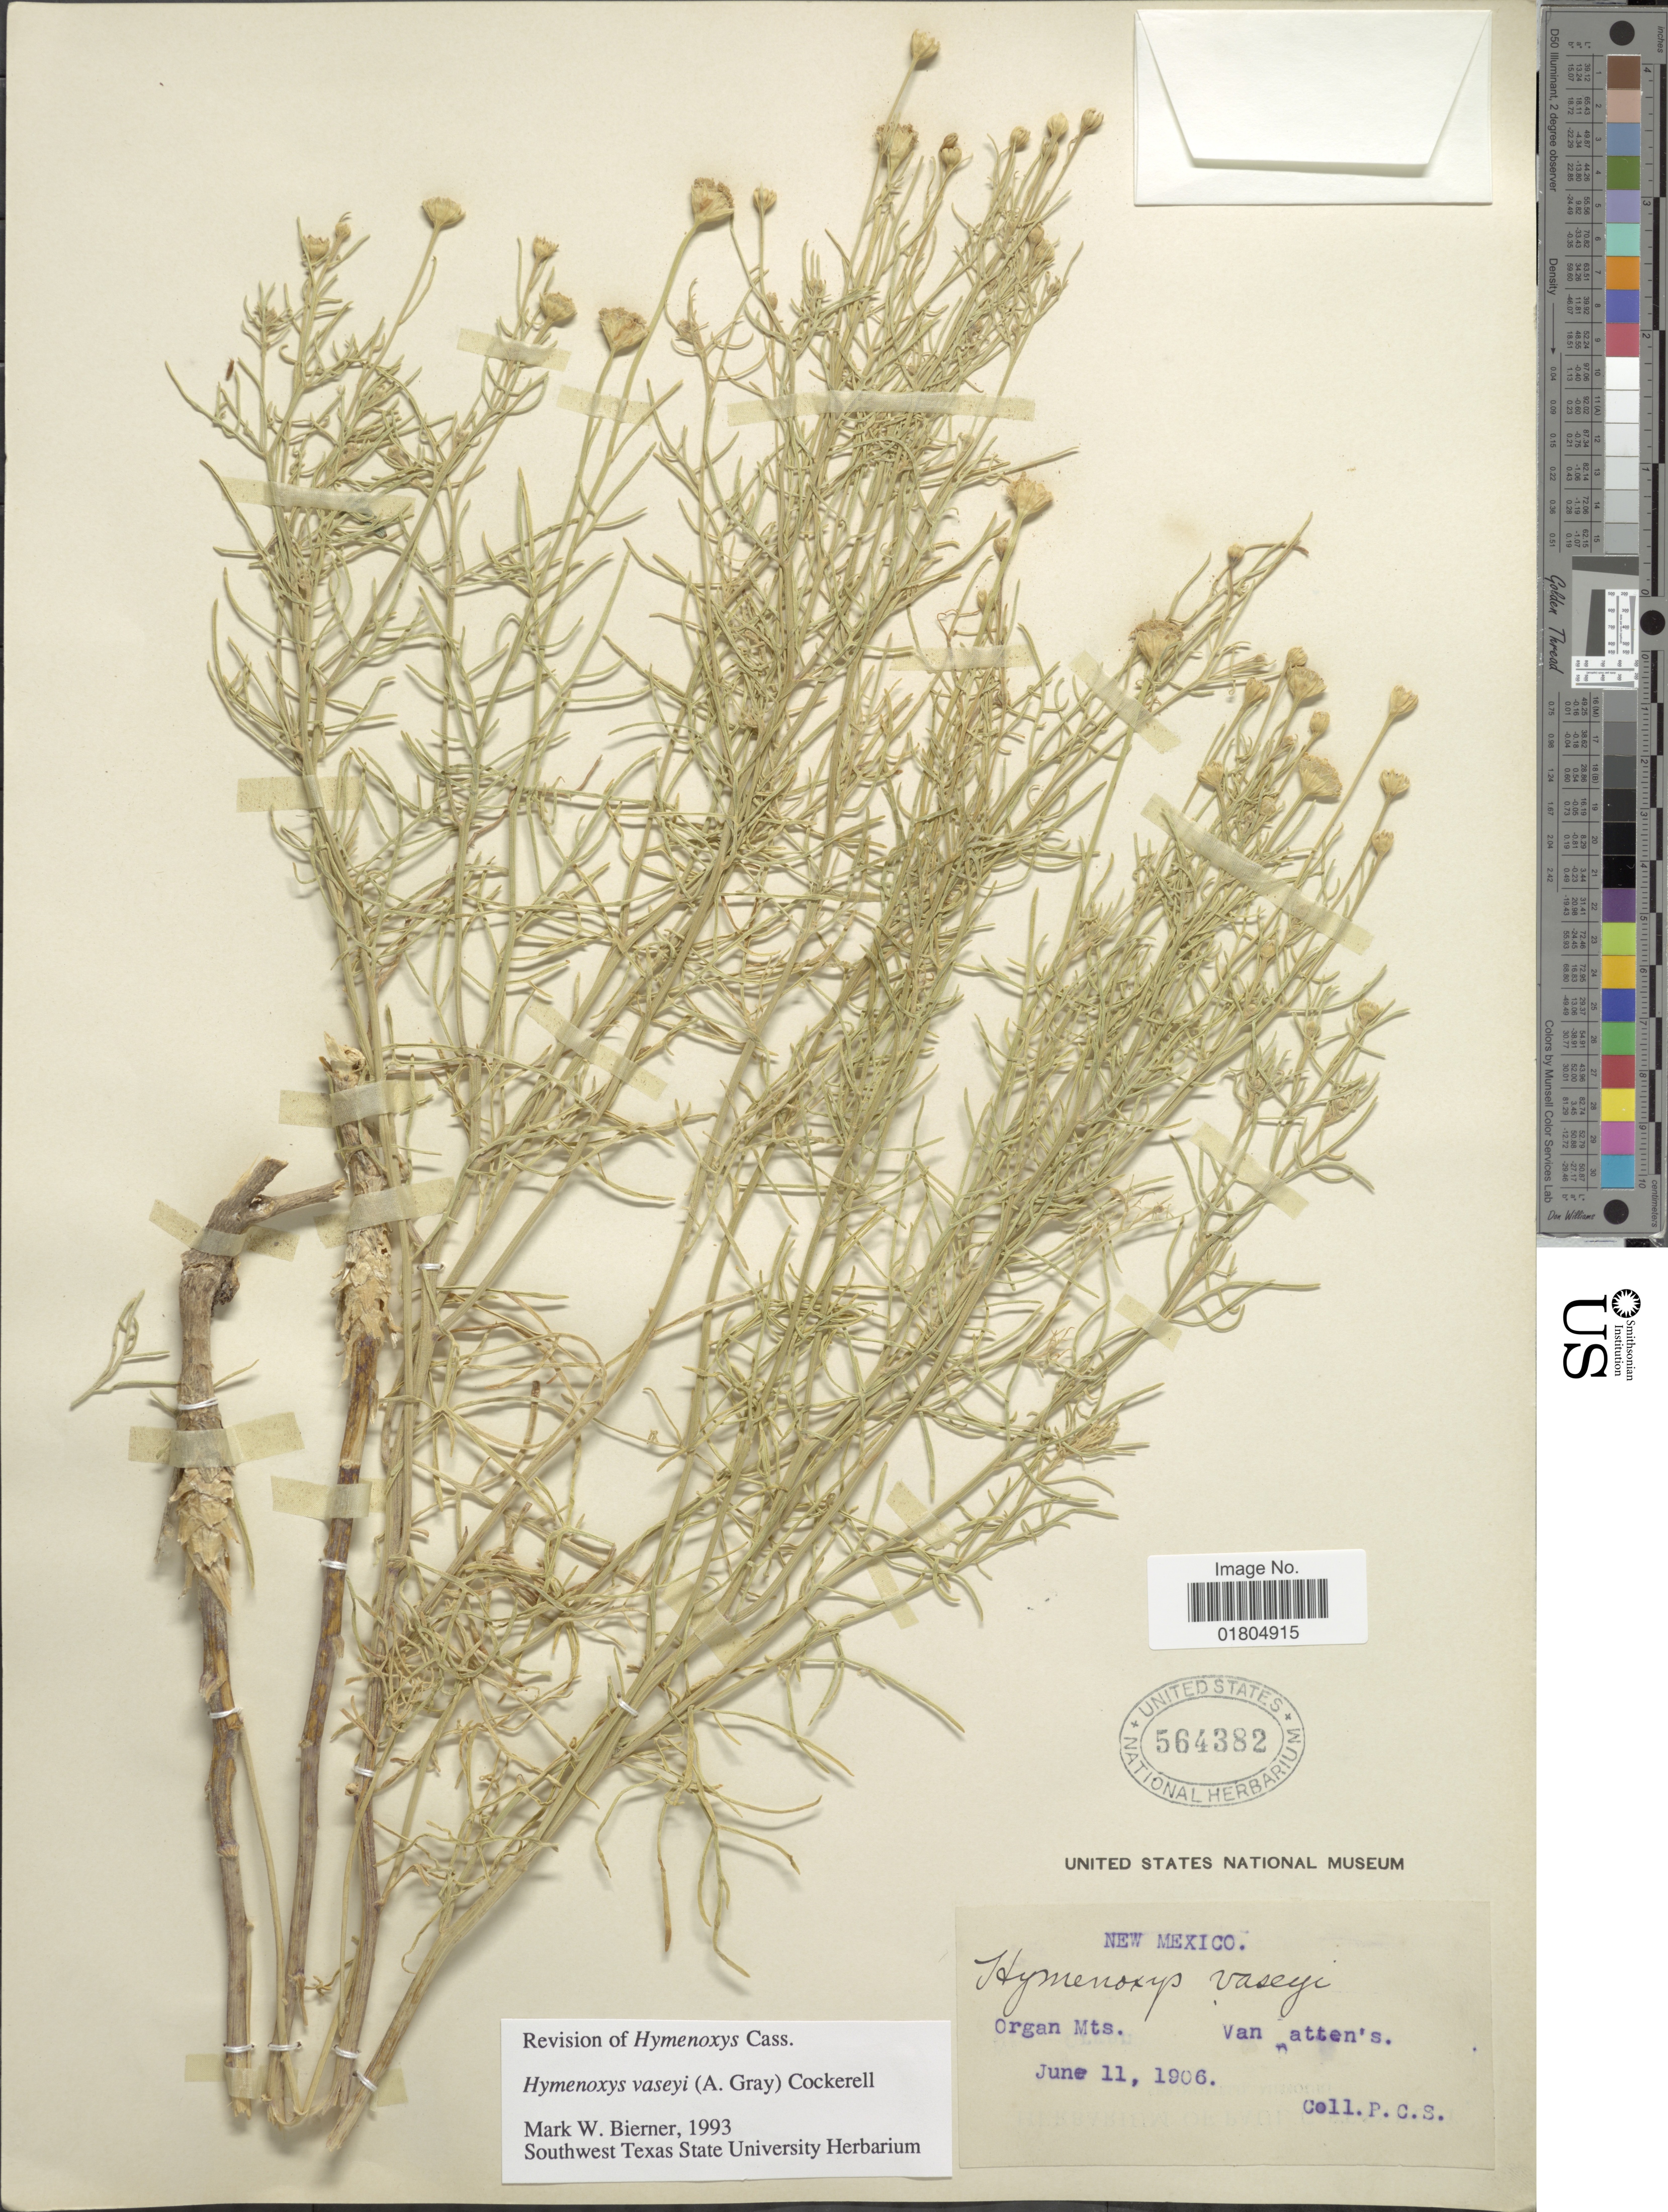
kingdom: Plantae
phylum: Tracheophyta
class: Magnoliopsida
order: Asterales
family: Asteraceae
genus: Hymenoxys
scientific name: Hymenoxys vaseyi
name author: (A. Gray) Cockerell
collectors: P. C. S.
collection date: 1906-06-11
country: United States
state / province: New Mexico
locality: Organ Mts. Van Patten's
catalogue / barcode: US 564382